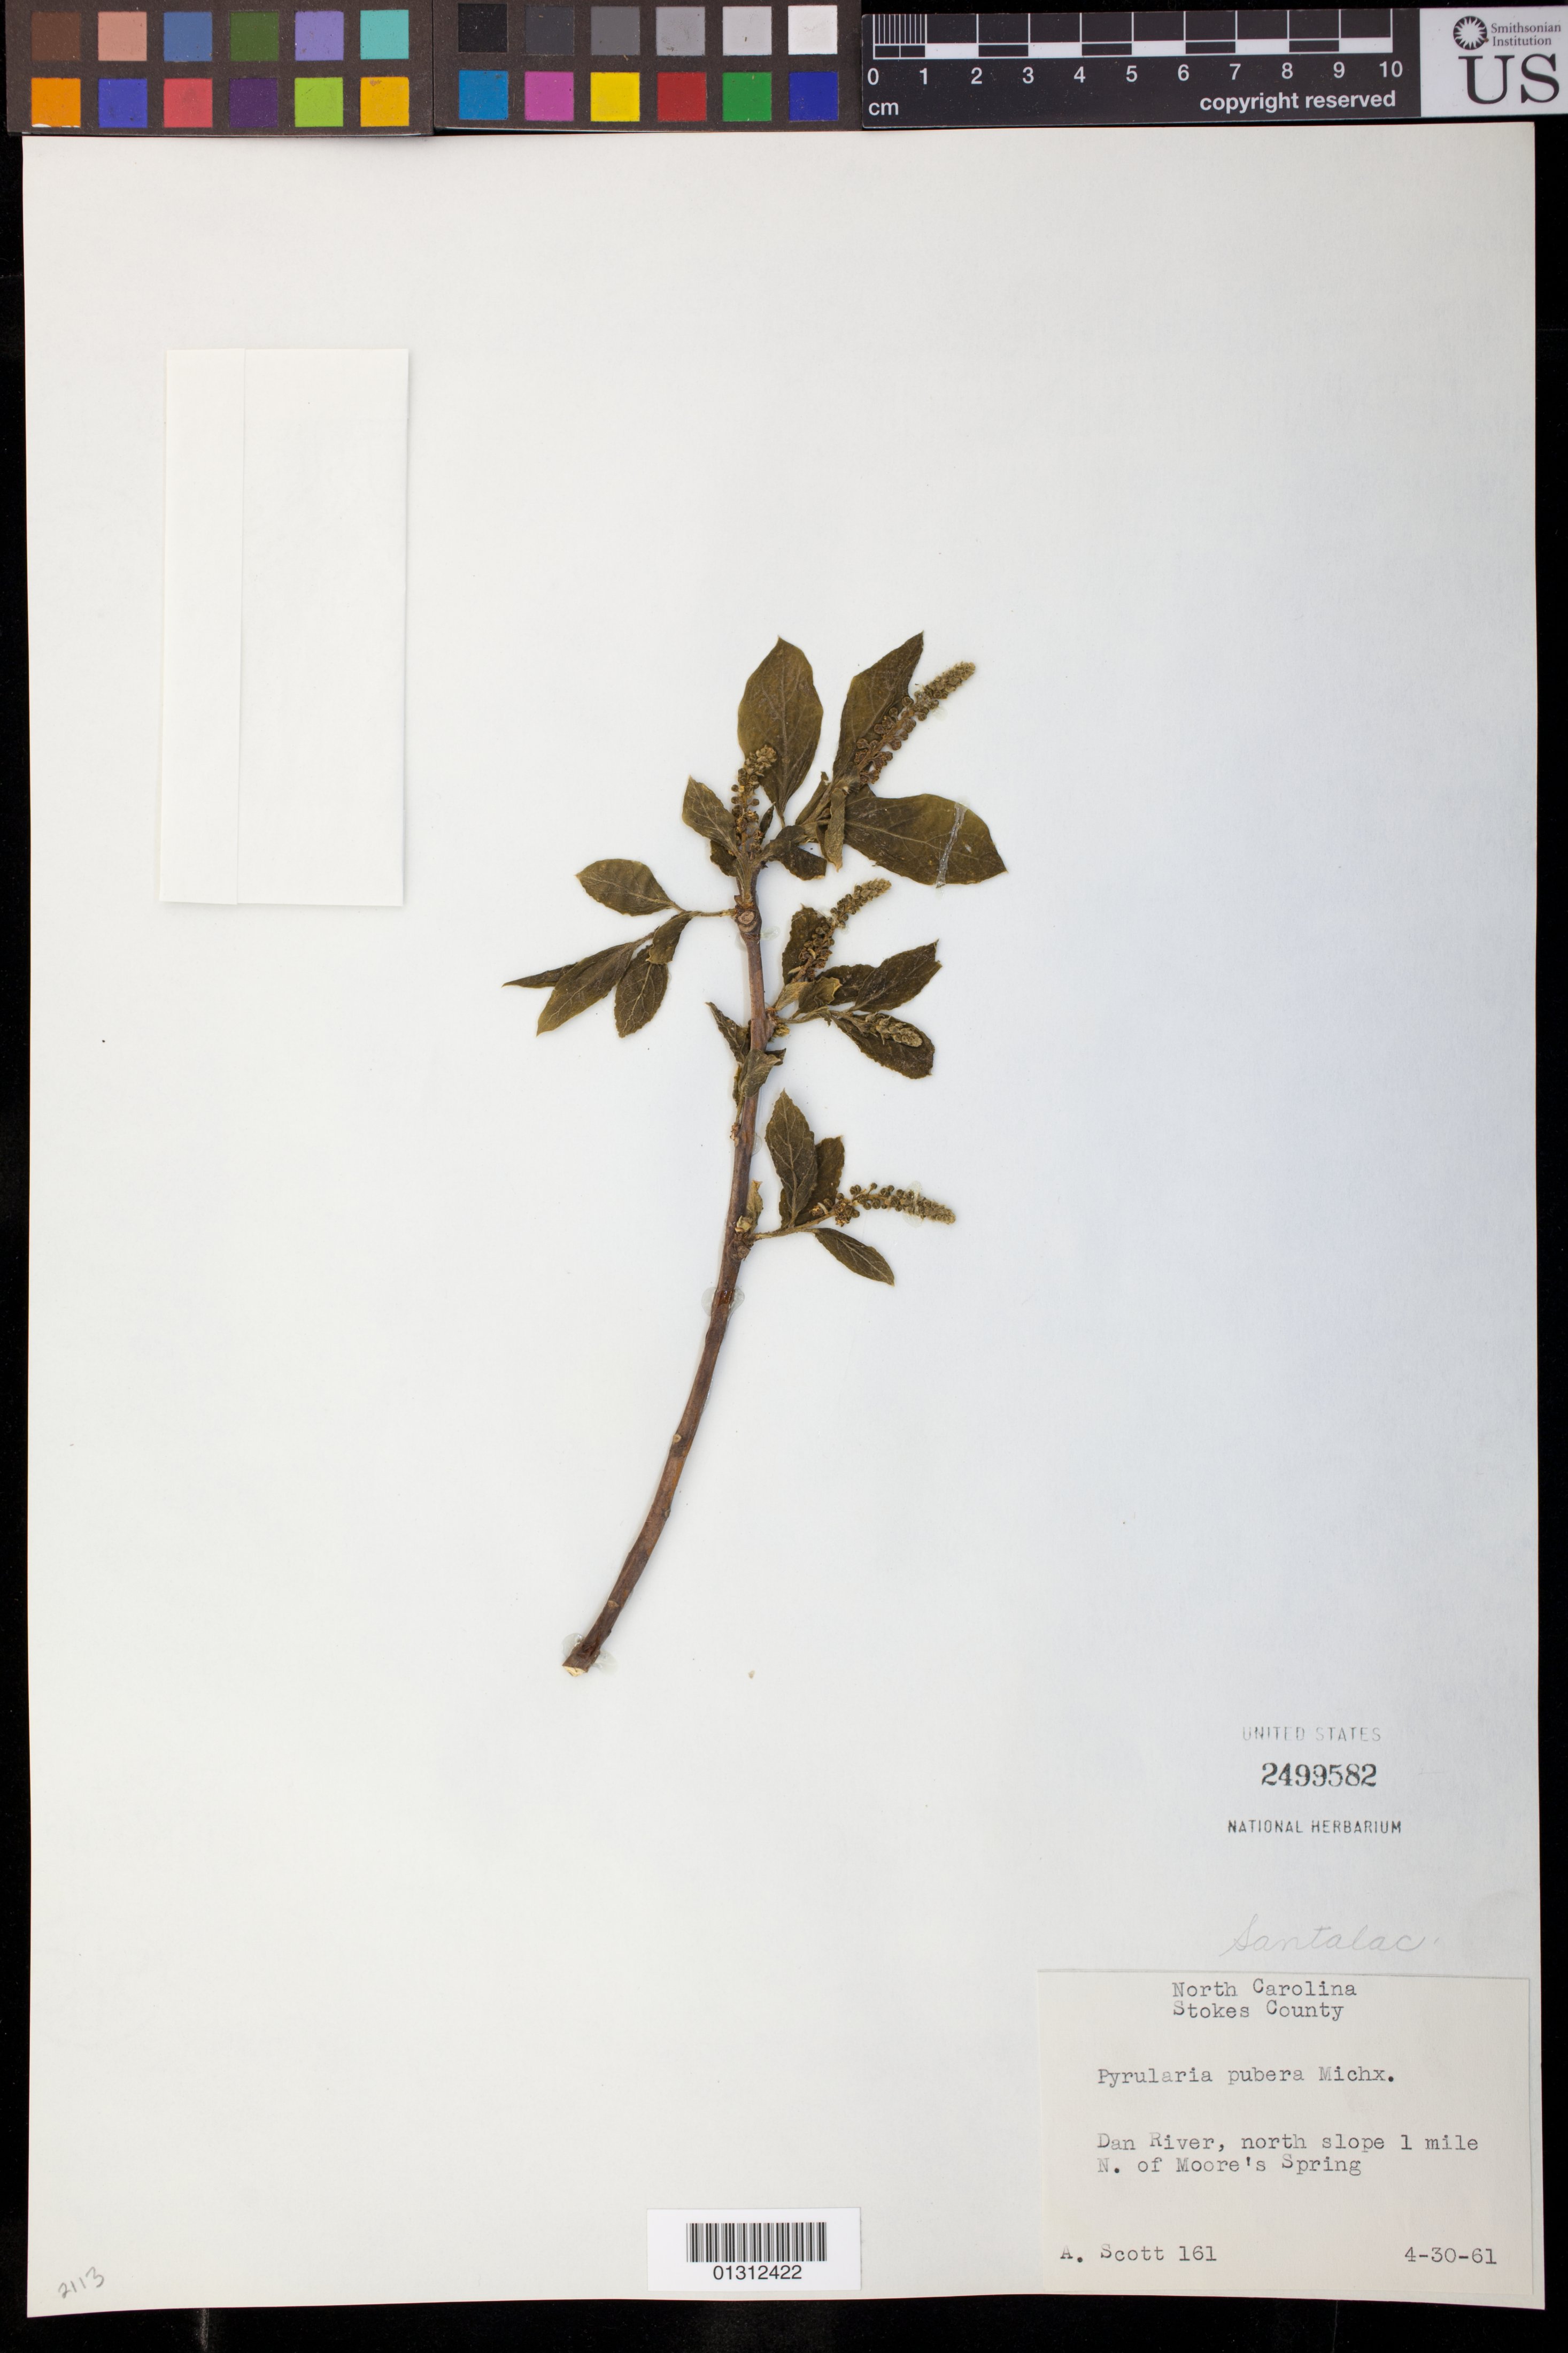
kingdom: Plantae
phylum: Tracheophyta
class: Magnoliopsida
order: Santalales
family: Cervantesiaceae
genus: Pyrularia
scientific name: Pyrularia pubera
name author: Michx.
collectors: Scott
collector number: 161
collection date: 1961-04-30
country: United States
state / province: North Carolina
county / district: Stokes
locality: Dan River, north slope 1 mile N. of Moore's Spring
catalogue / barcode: US 2499582